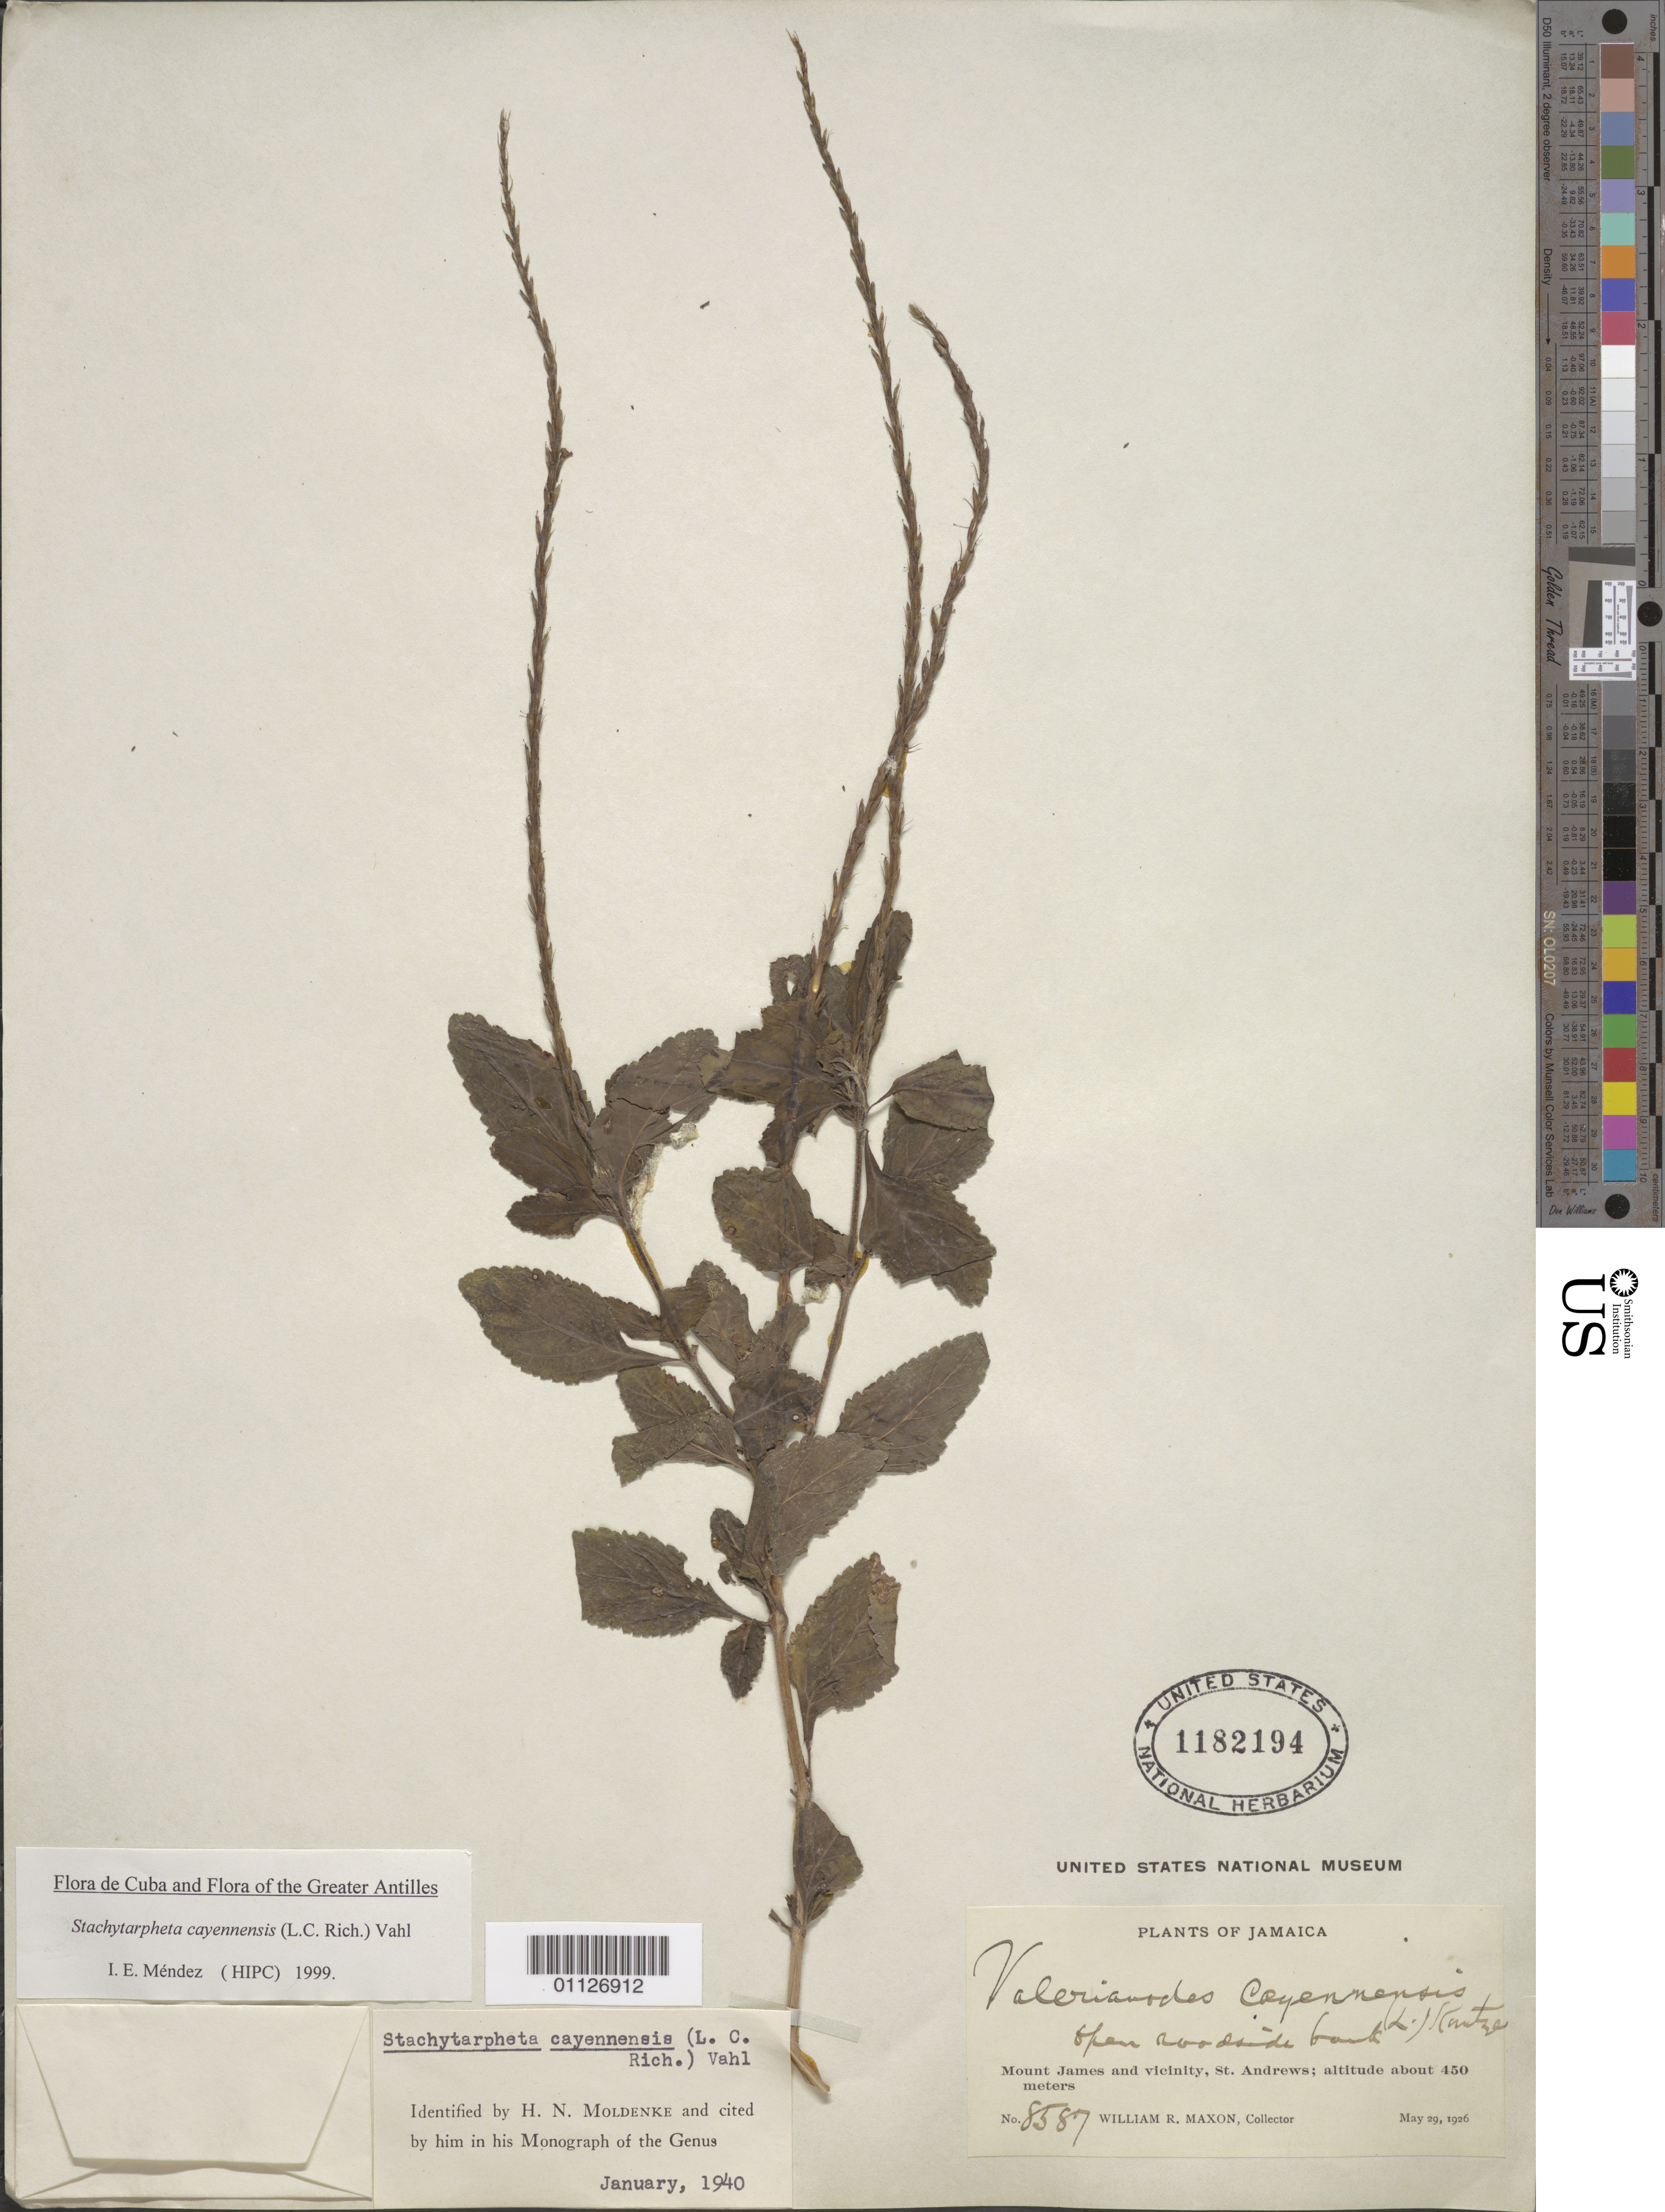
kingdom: Plantae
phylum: Tracheophyta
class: Magnoliopsida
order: Lamiales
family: Verbenaceae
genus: Stachytarpheta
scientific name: Stachytarpheta cayennensis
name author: (Rich.) Vahl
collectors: W. R. Maxon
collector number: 8587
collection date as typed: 29 May 1926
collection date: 1926-05-29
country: Jamaica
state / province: Saint Andrew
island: Jamaica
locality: Mount James and vicinity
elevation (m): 450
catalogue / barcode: US 1192194